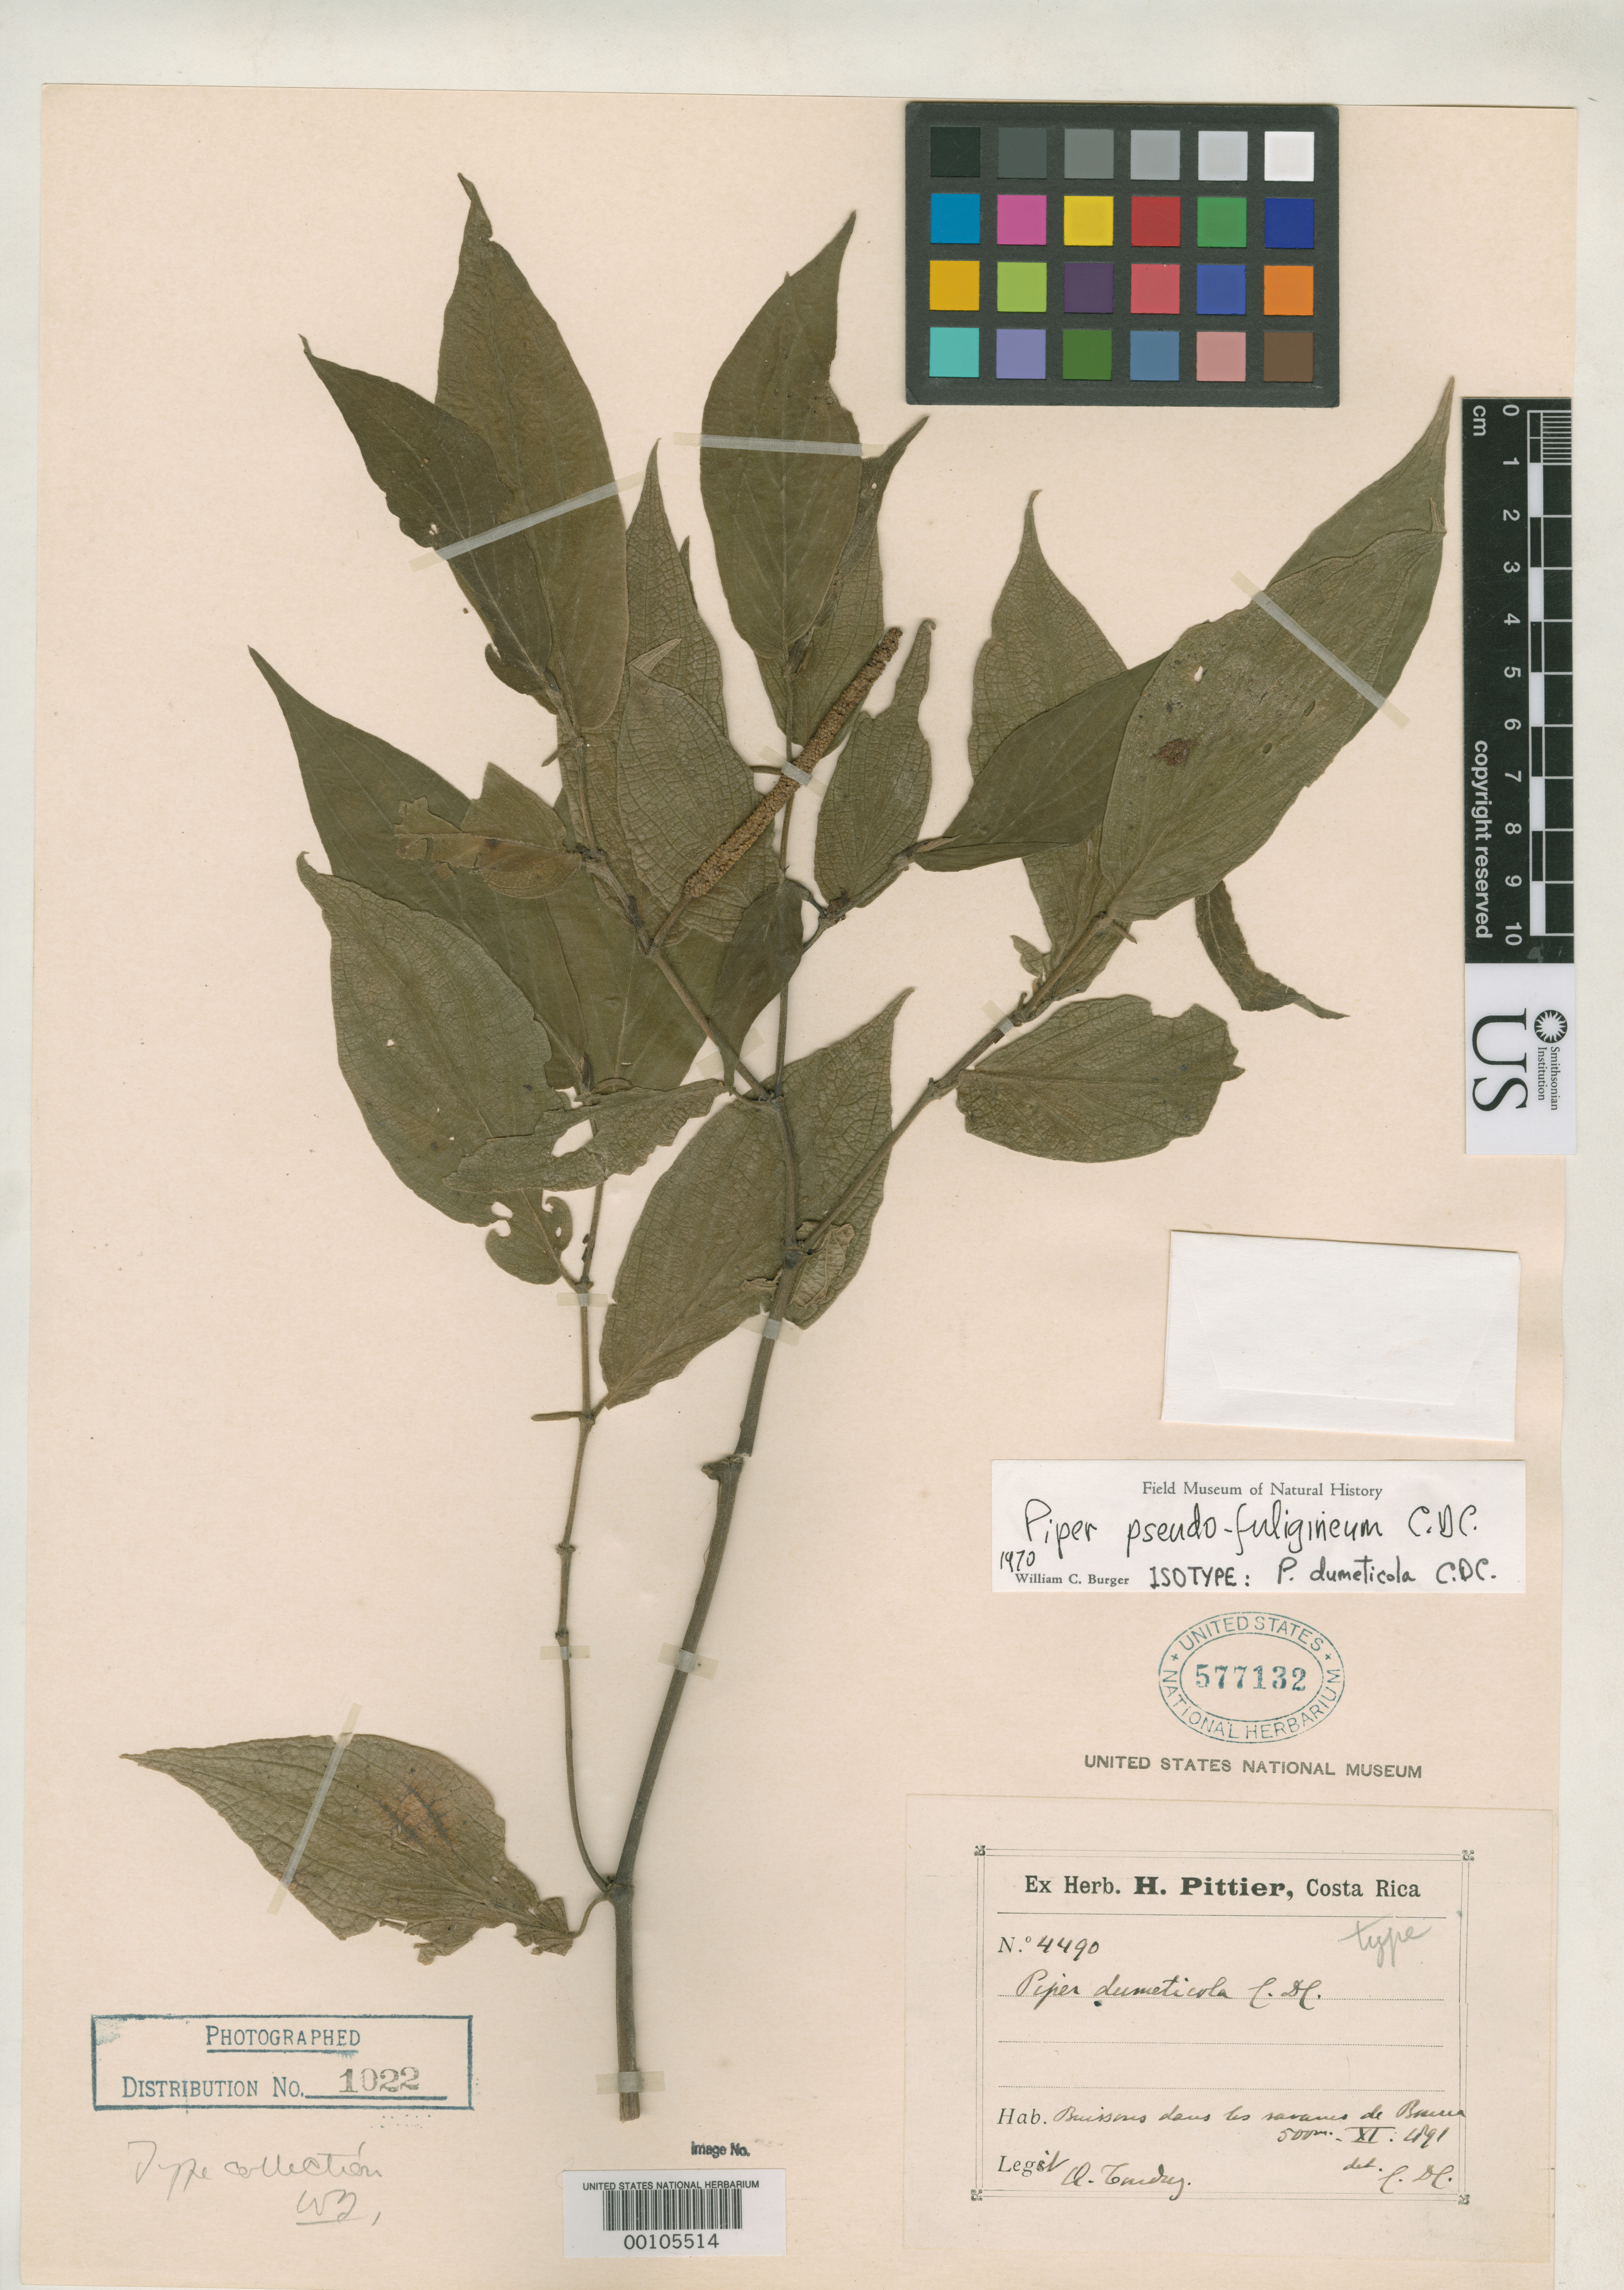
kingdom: Plantae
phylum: Tracheophyta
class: Magnoliopsida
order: Piperales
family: Piperaceae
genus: Piper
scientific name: Piper dumeticola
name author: C. DC. in Pittier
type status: Isotype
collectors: A. Tonduz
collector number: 4490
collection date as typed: Nov 1891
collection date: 1891-11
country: Costa Rica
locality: Boruca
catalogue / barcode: US 577132